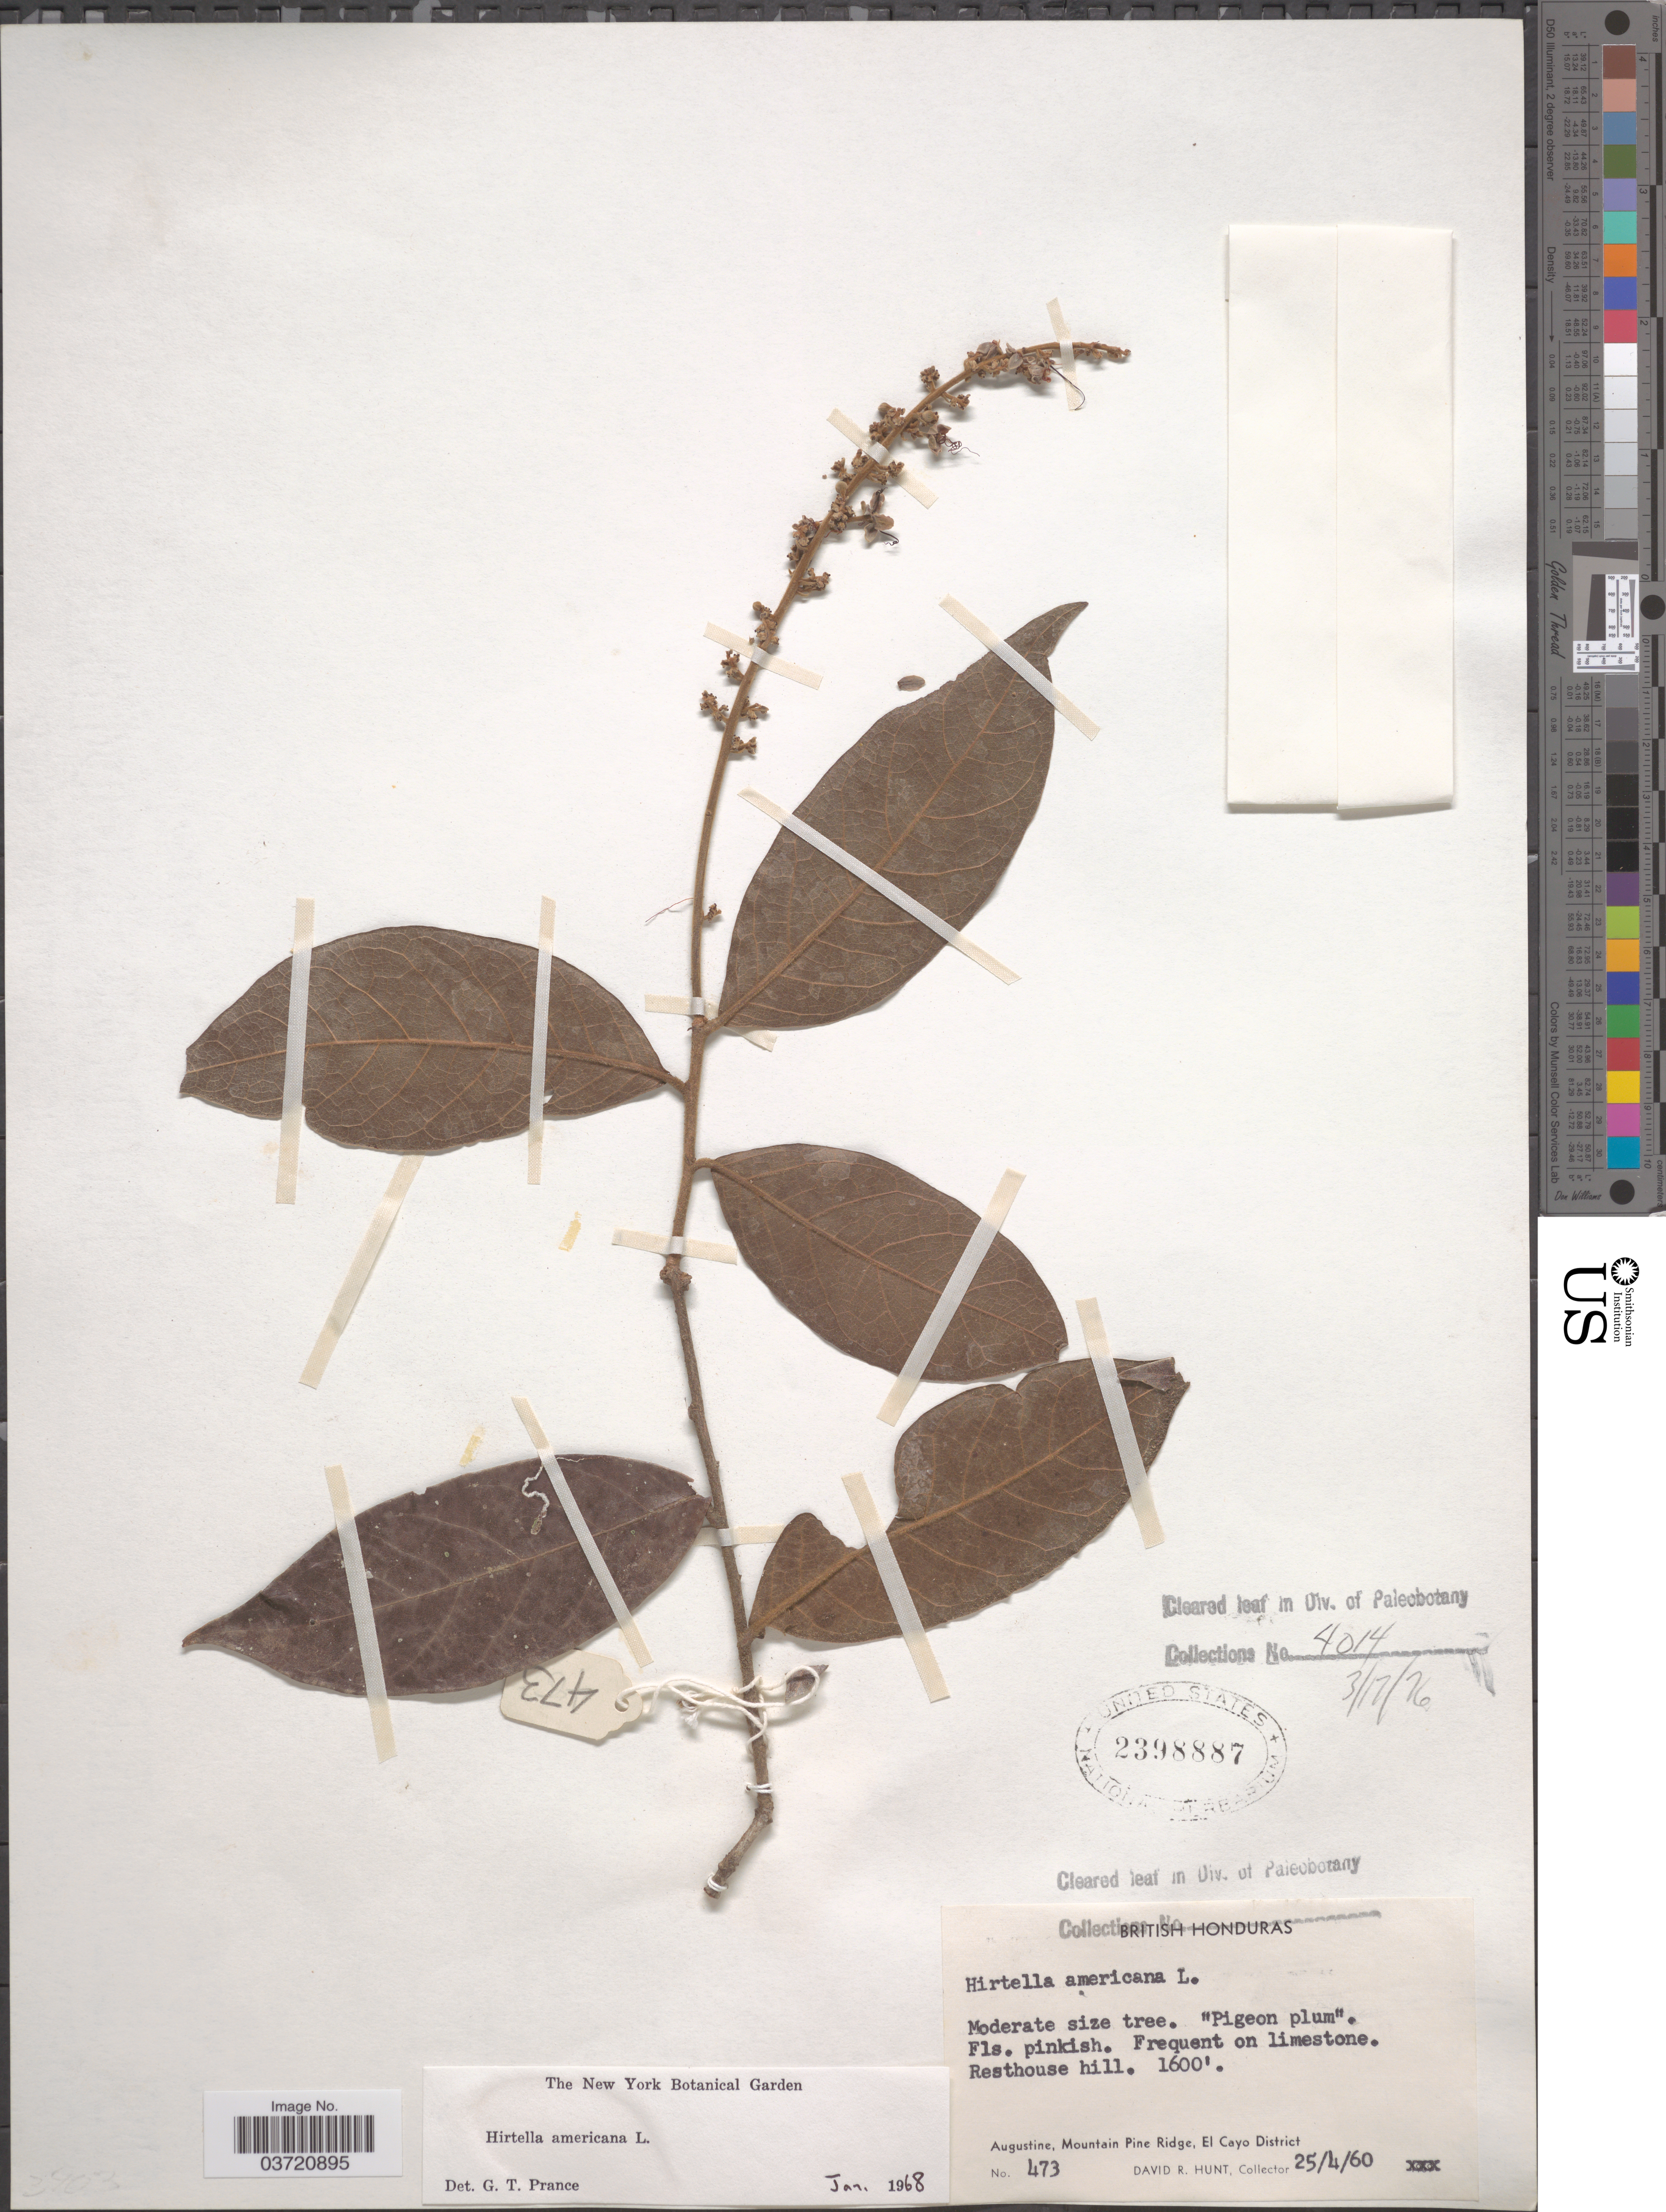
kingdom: Plantae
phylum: Tracheophyta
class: Magnoliopsida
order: Malpighiales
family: Chrysobalanaceae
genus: Hirtella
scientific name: Hirtella americana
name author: L.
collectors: D. R. Hunt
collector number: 473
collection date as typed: Transcribed d/m/y: 25/4/60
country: Belize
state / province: Cayo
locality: British Honduras. Resthouse hill. Augustine, Mountain Pine Ridge, El Cayo District.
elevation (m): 488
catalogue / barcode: US 2398887